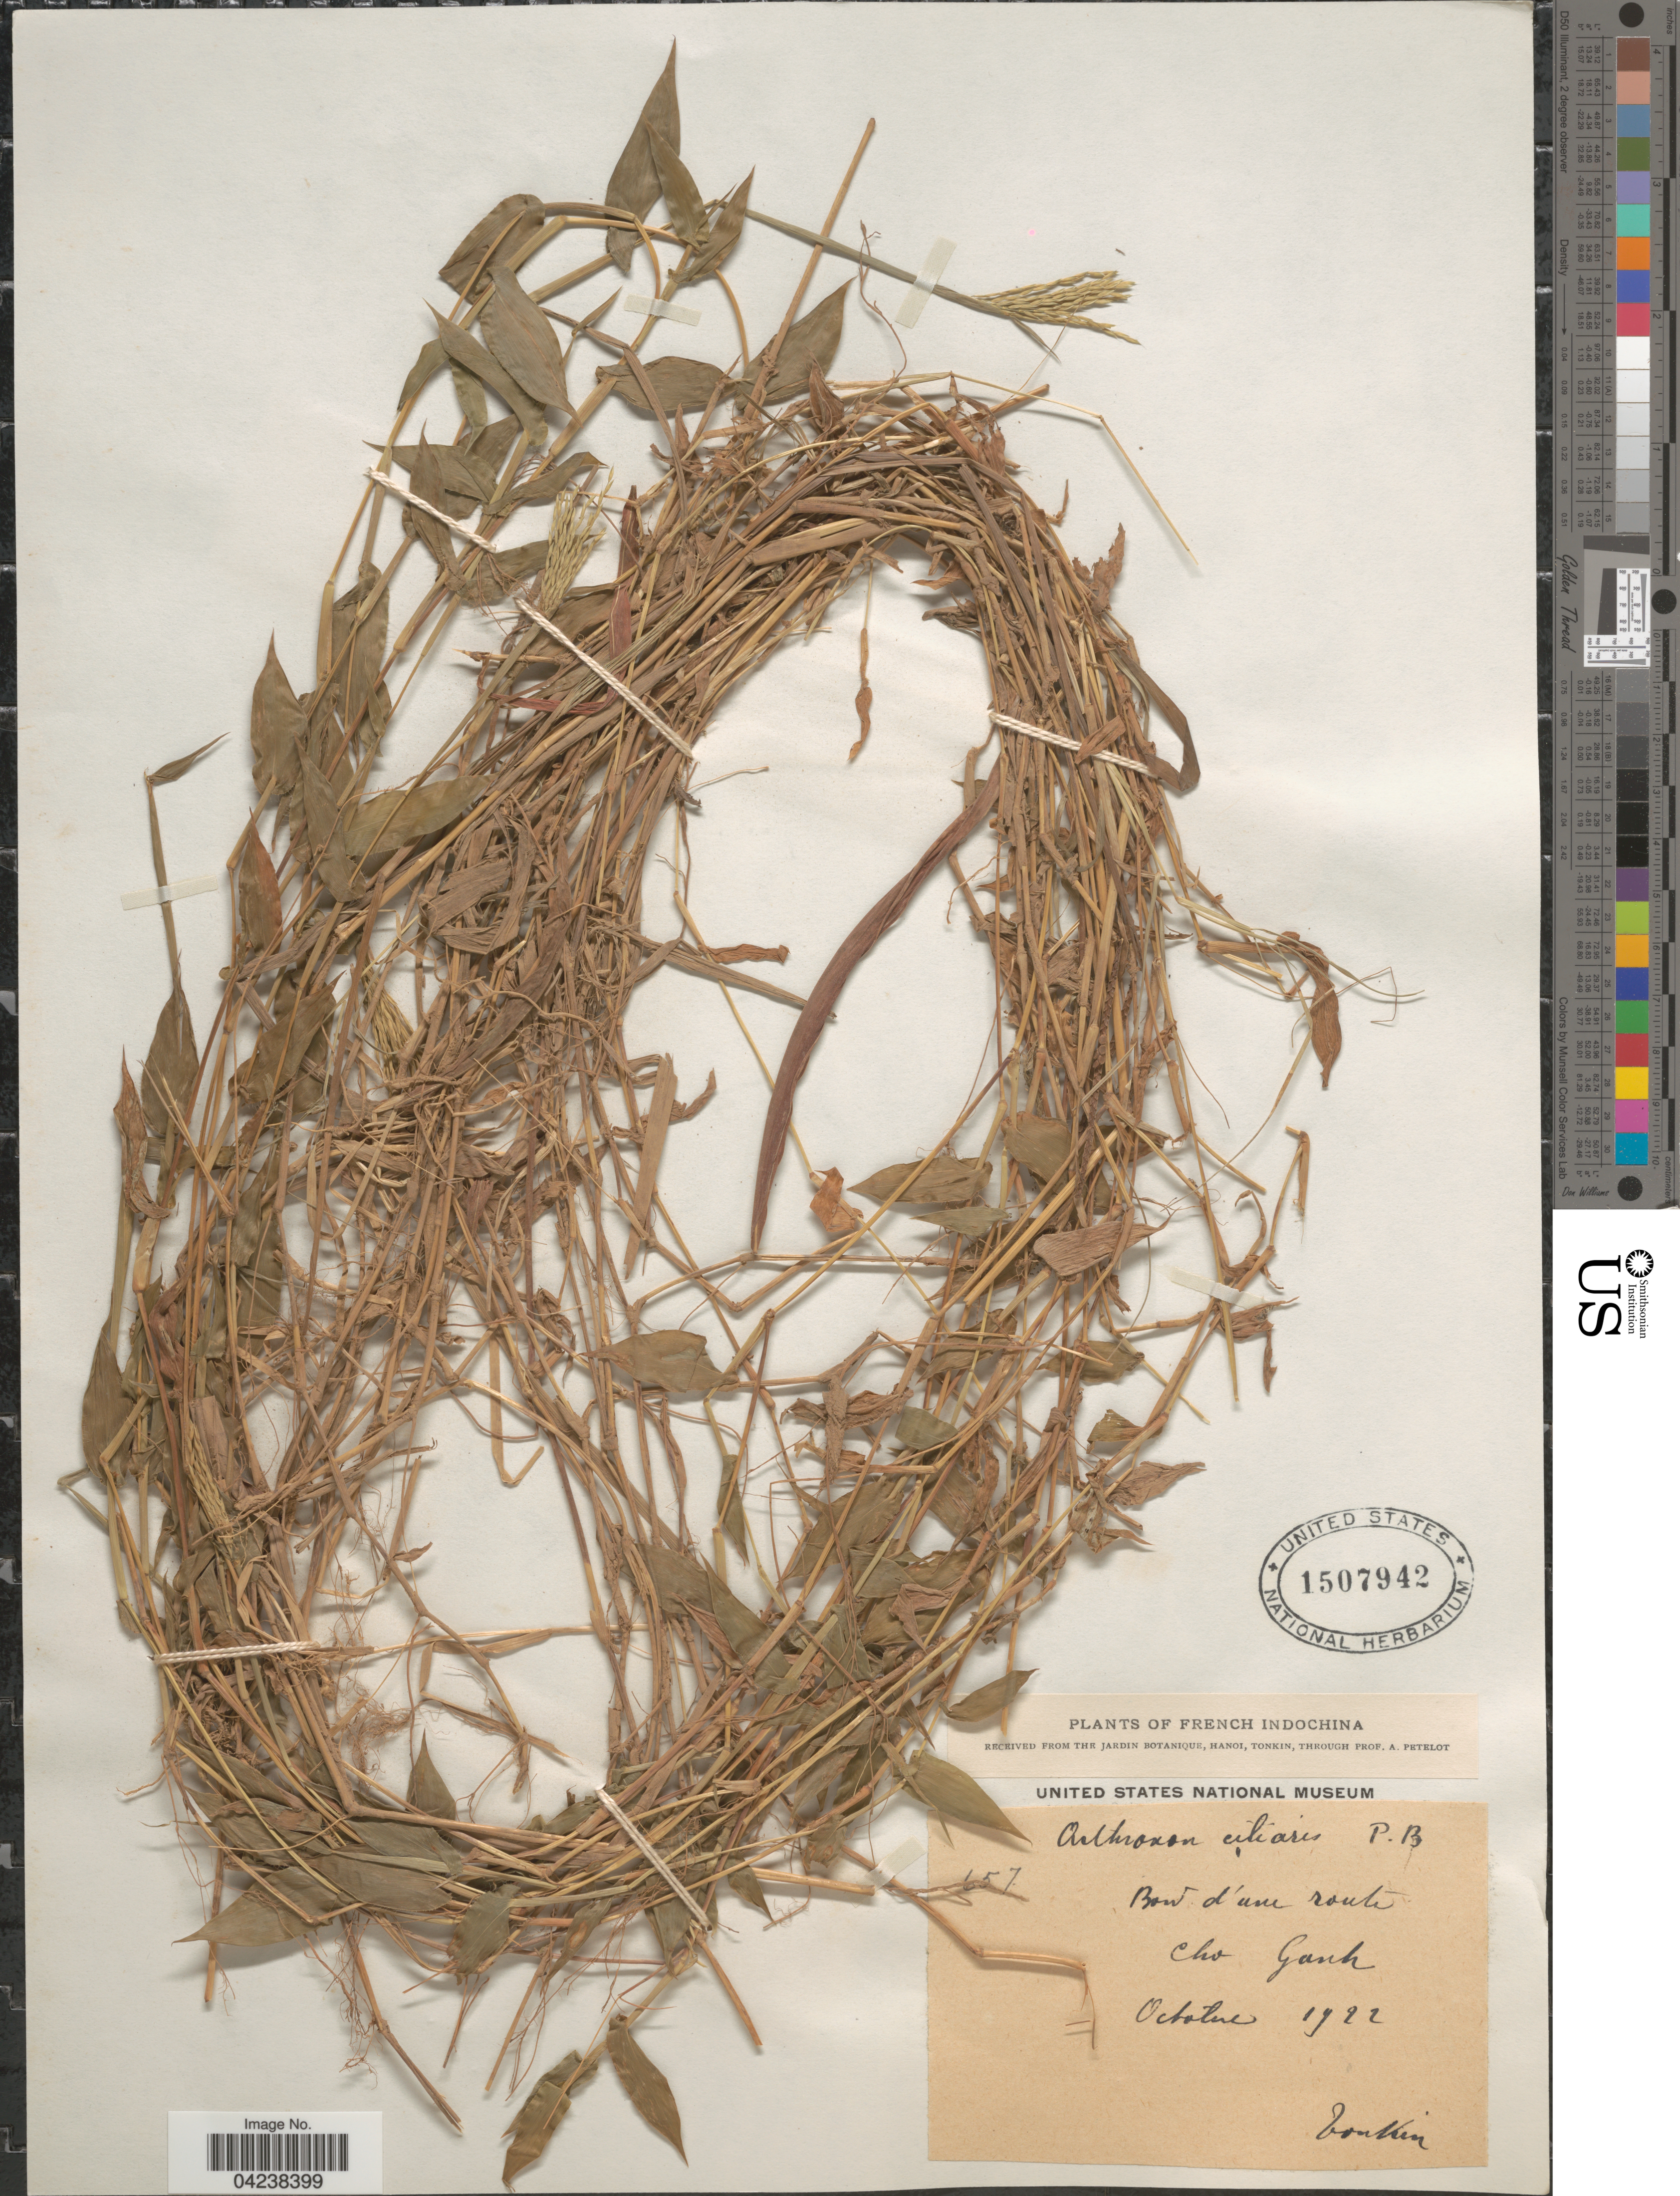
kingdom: Plantae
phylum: Tracheophyta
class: Liliopsida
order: Poales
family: Poaceae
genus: Arthraxon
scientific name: Arthraxon hispidus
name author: (Thunb.) Makino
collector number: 657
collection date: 1922-10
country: Vietnam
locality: French Indochina. Bord d'une route. Cho Ganh. Tonkin.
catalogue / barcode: US 1507942